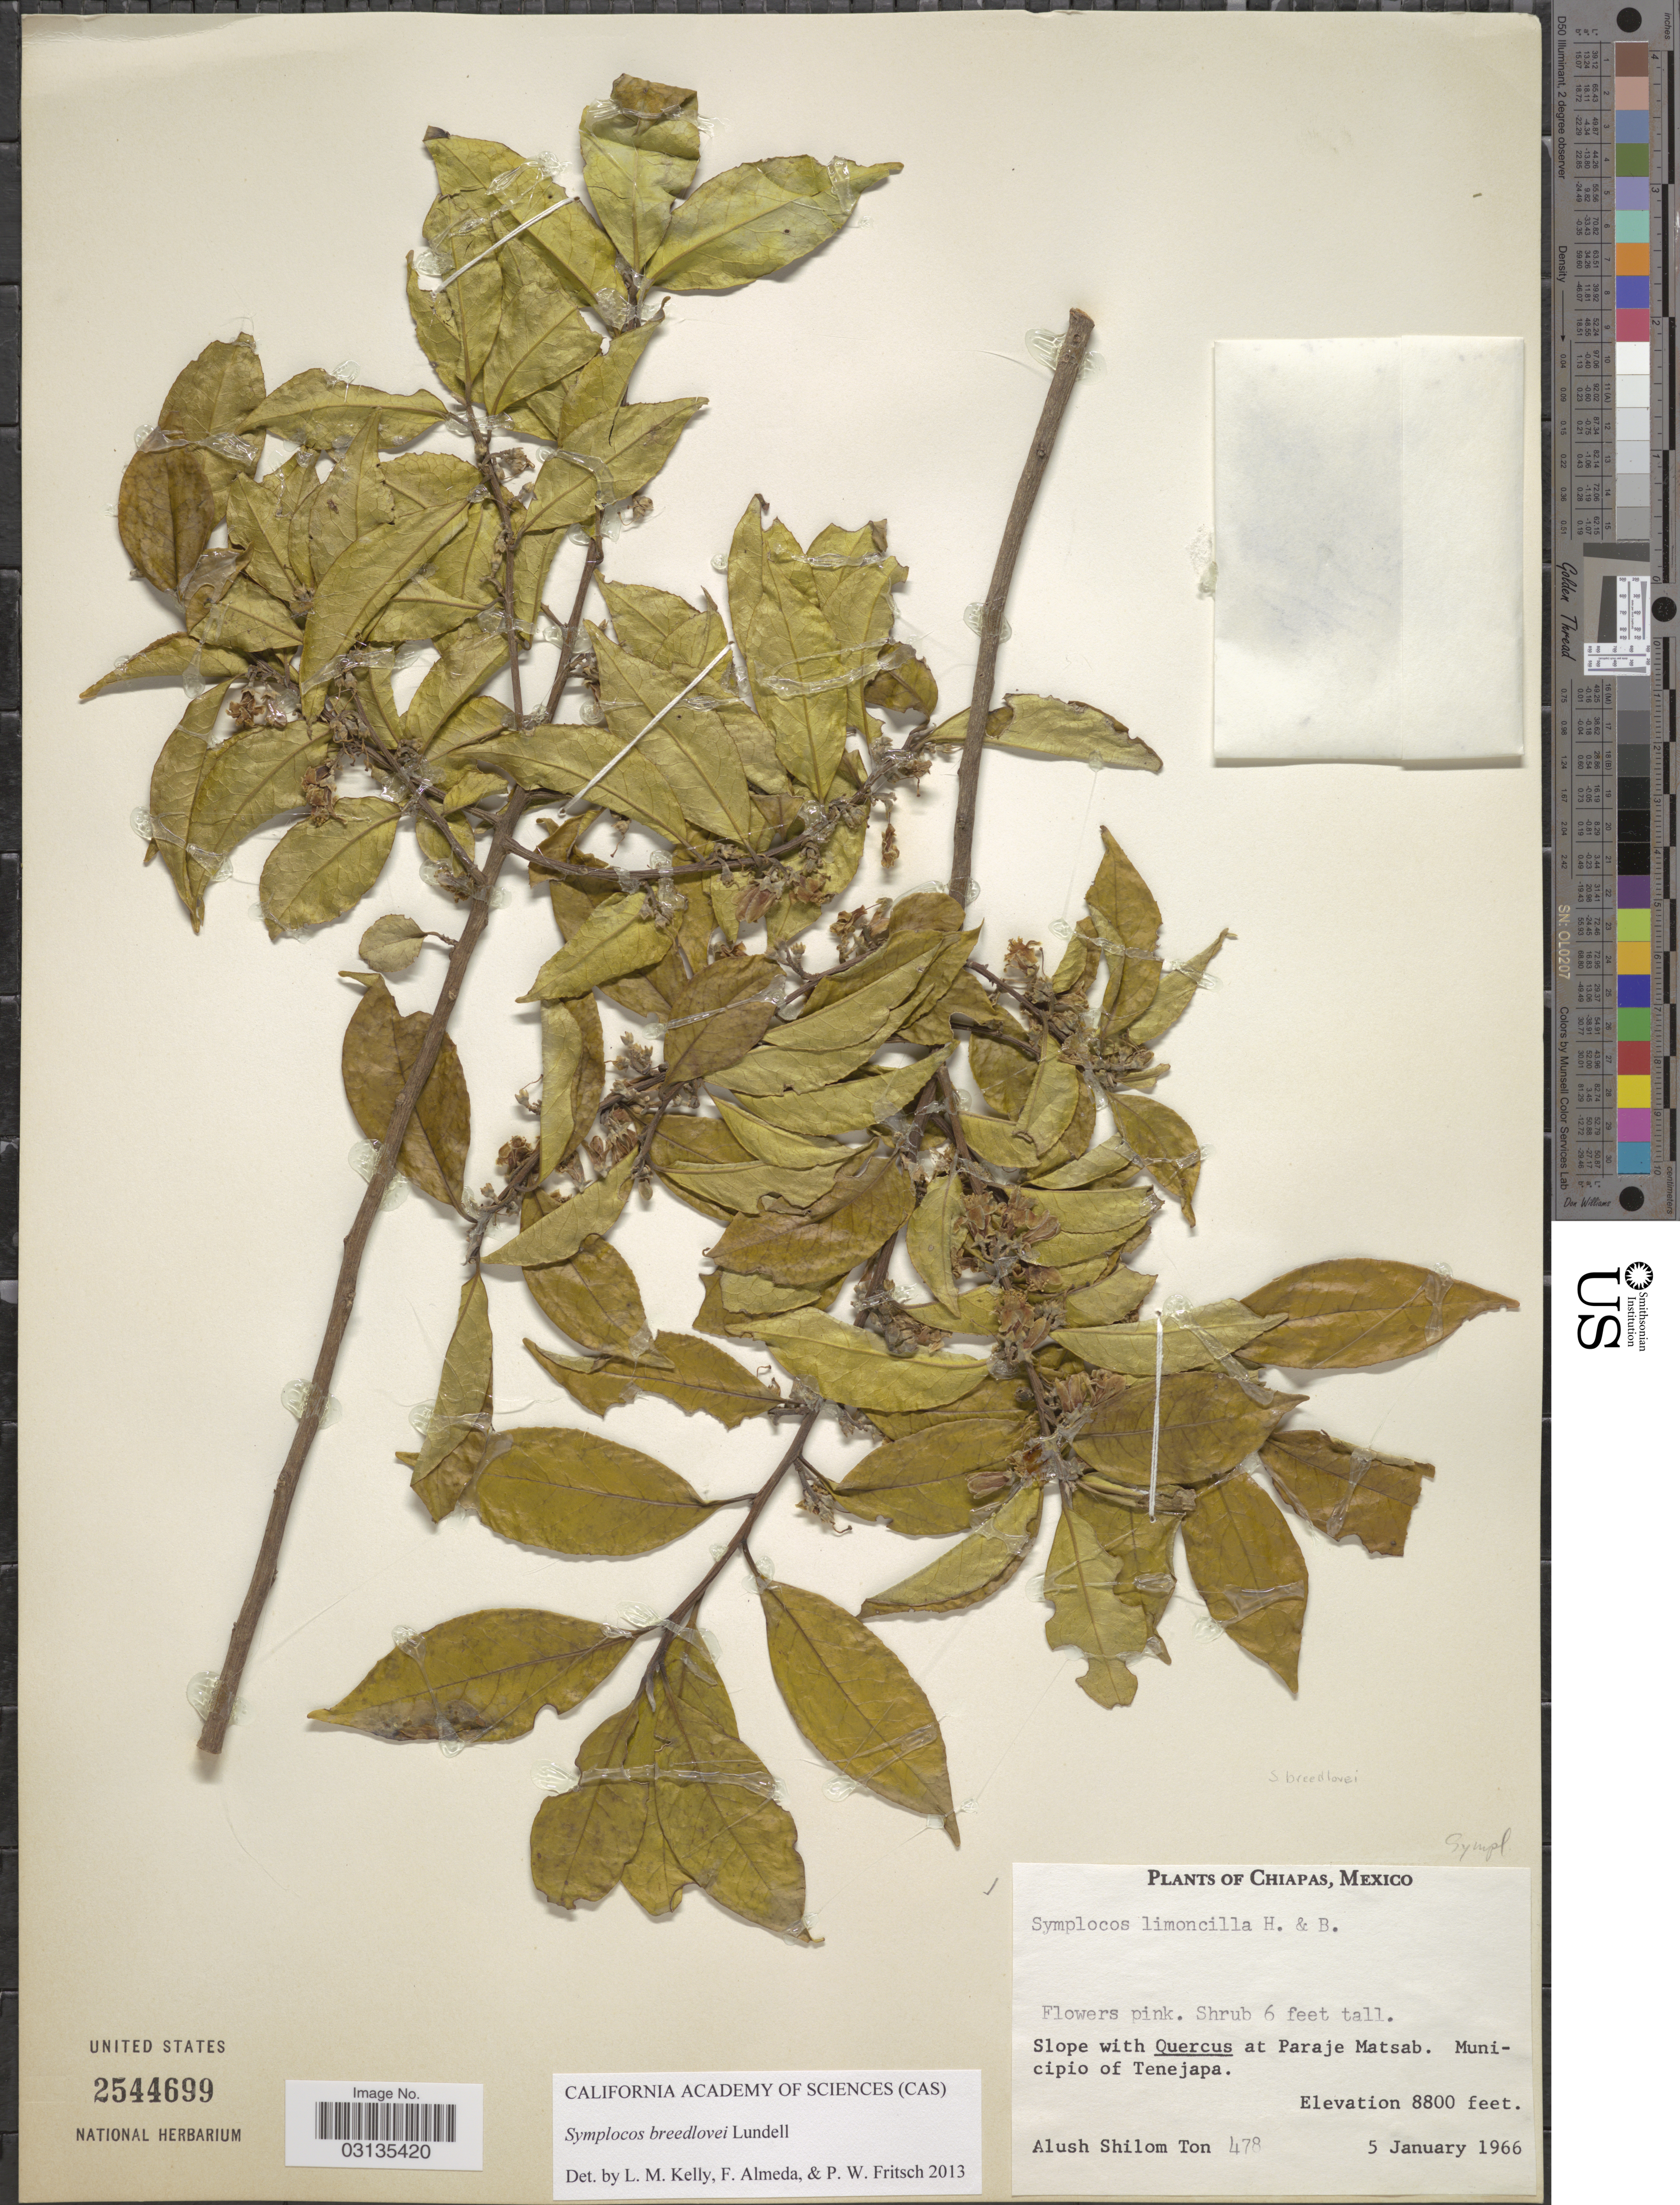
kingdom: Plantae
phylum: Tracheophyta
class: Magnoliopsida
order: Ericales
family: Symplocaceae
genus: Symplocos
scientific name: Symplocos breedlovei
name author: Lundell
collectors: A. M. Ton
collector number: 478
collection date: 1966-01-05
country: Mexico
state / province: Chiapas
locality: Paraje Matsab. Municipio of Tenejapa.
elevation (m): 2682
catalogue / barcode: US 2544699